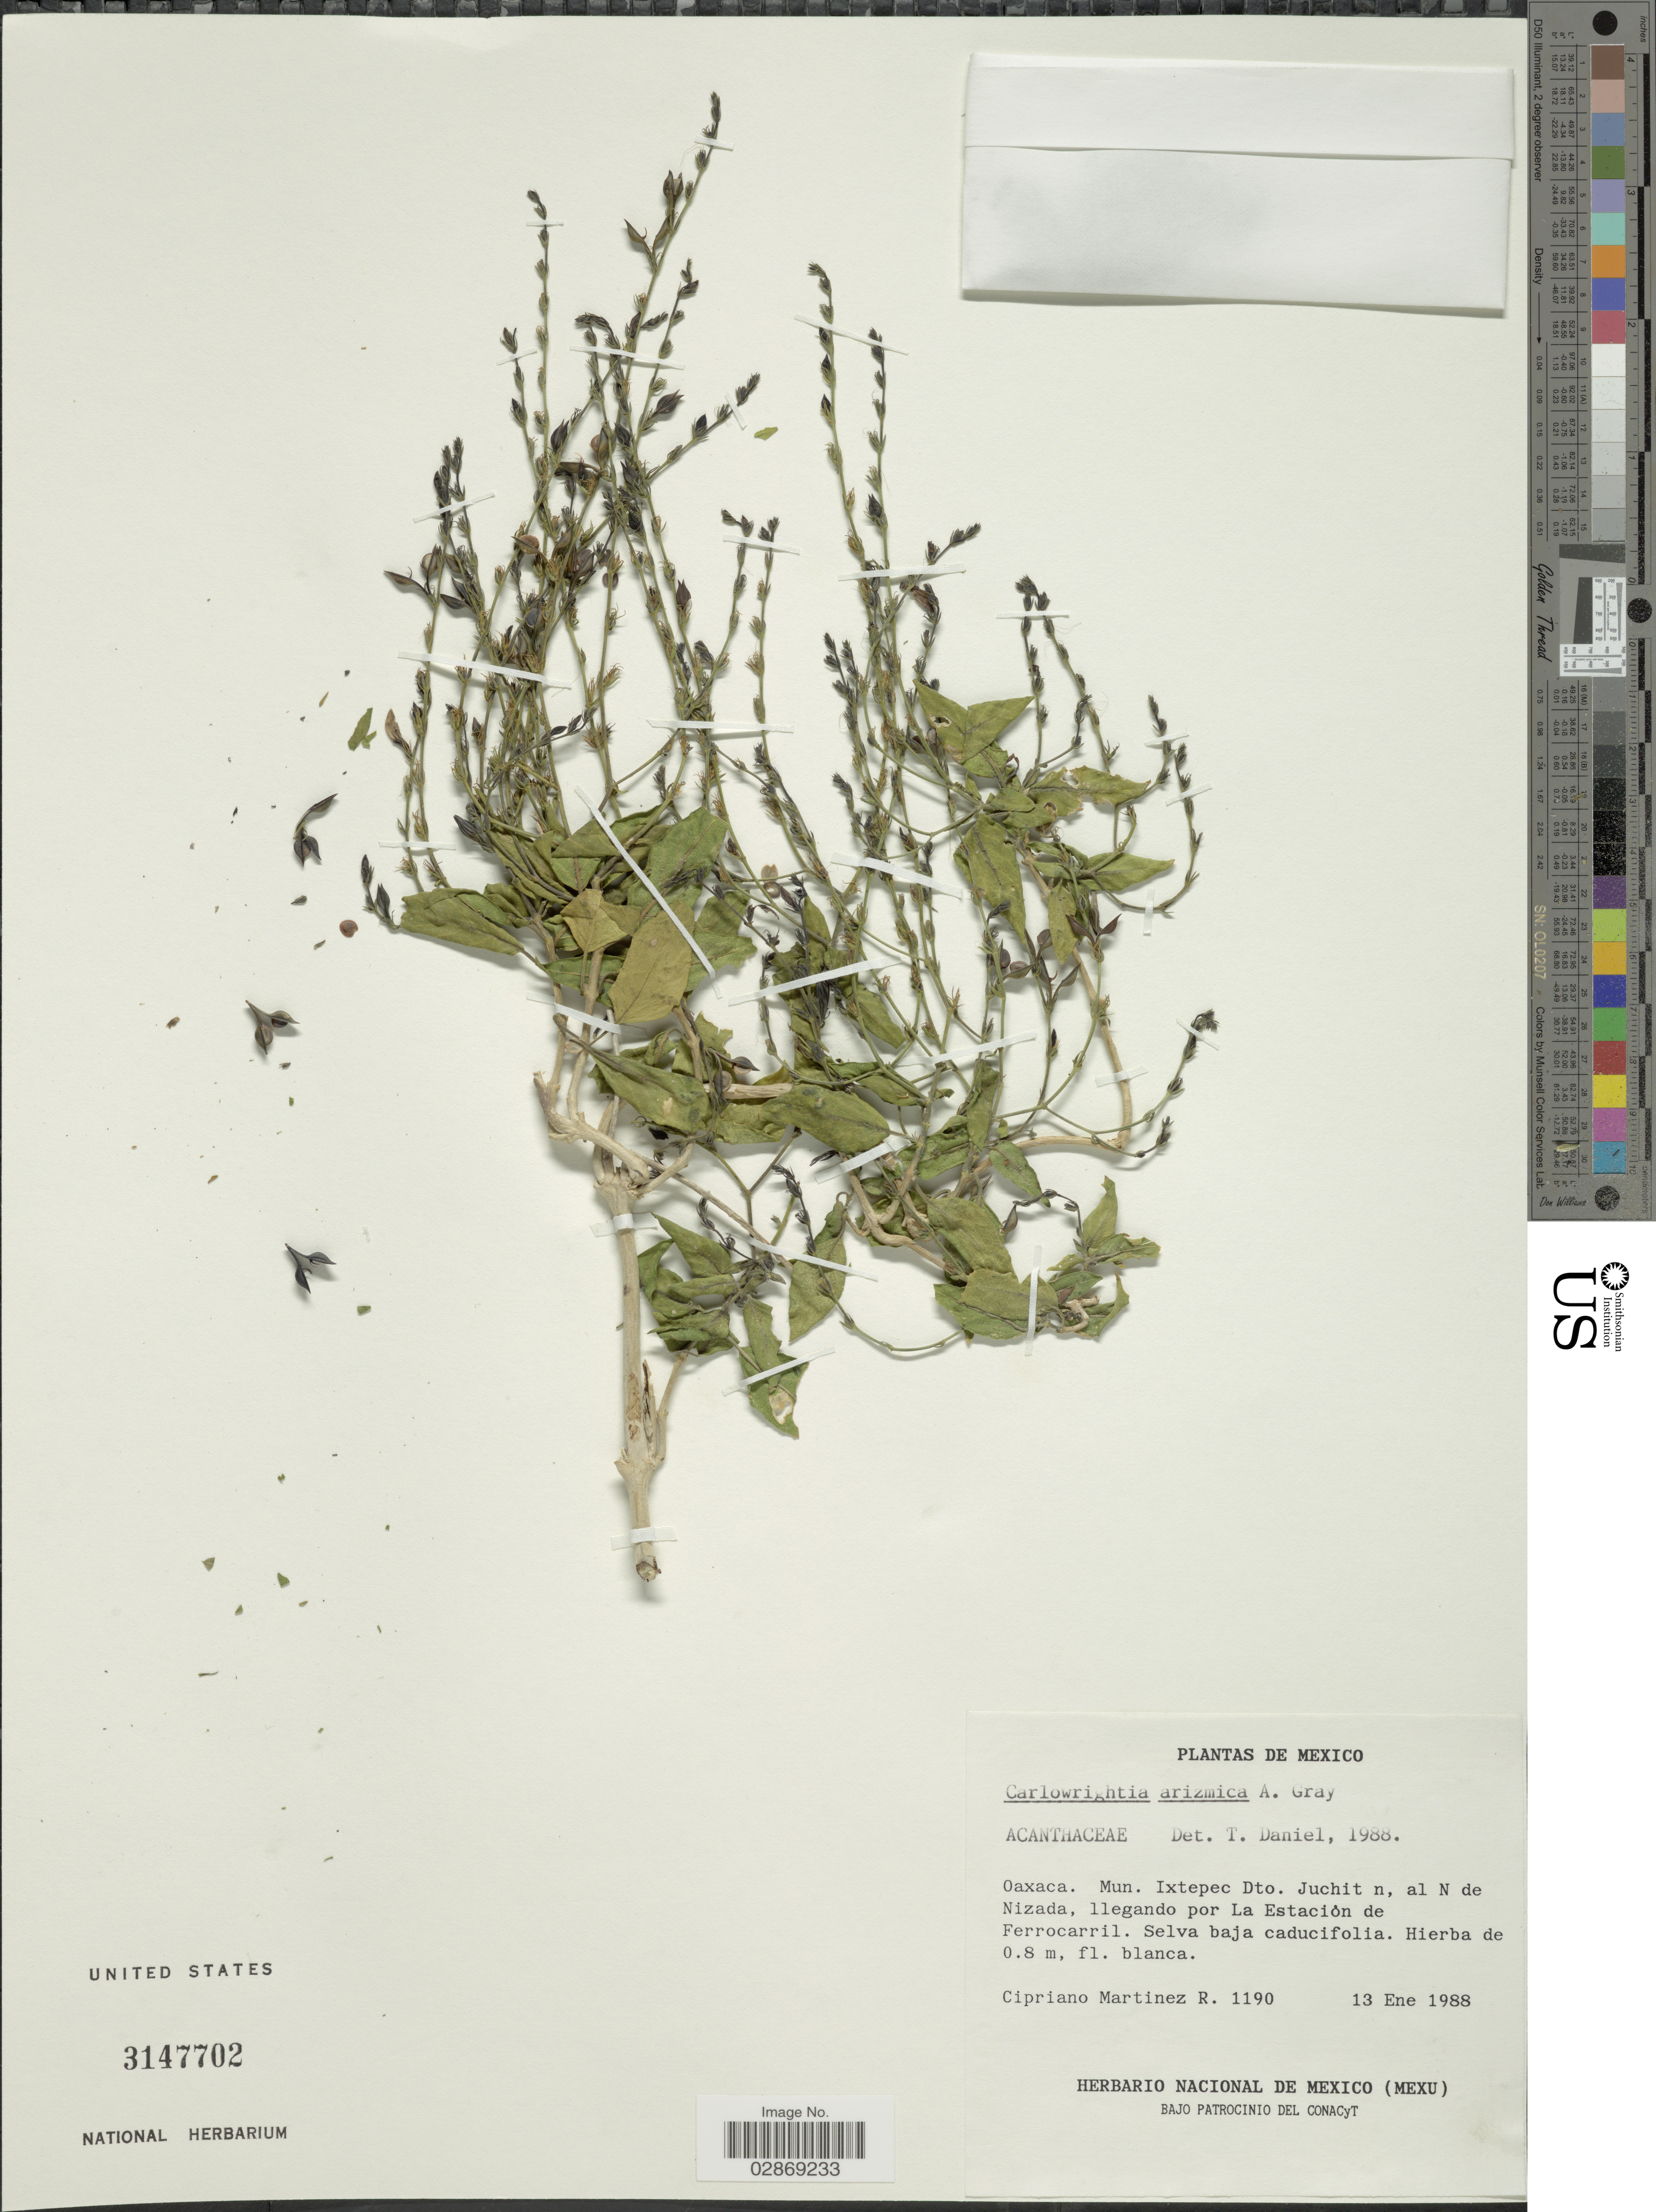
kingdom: Plantae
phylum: Tracheophyta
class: Magnoliopsida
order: Lamiales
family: Acanthaceae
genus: Carlowrightia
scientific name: Carlowrightia arizonica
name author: A. Gray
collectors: C. Martínez R.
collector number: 1190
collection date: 1988-01-13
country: Mexico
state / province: Oaxaca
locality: Mun. Ixtepec Dto. Juchit n, al N de Nizada, llegando por La Estación de Ferrocarril.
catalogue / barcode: US 3147702